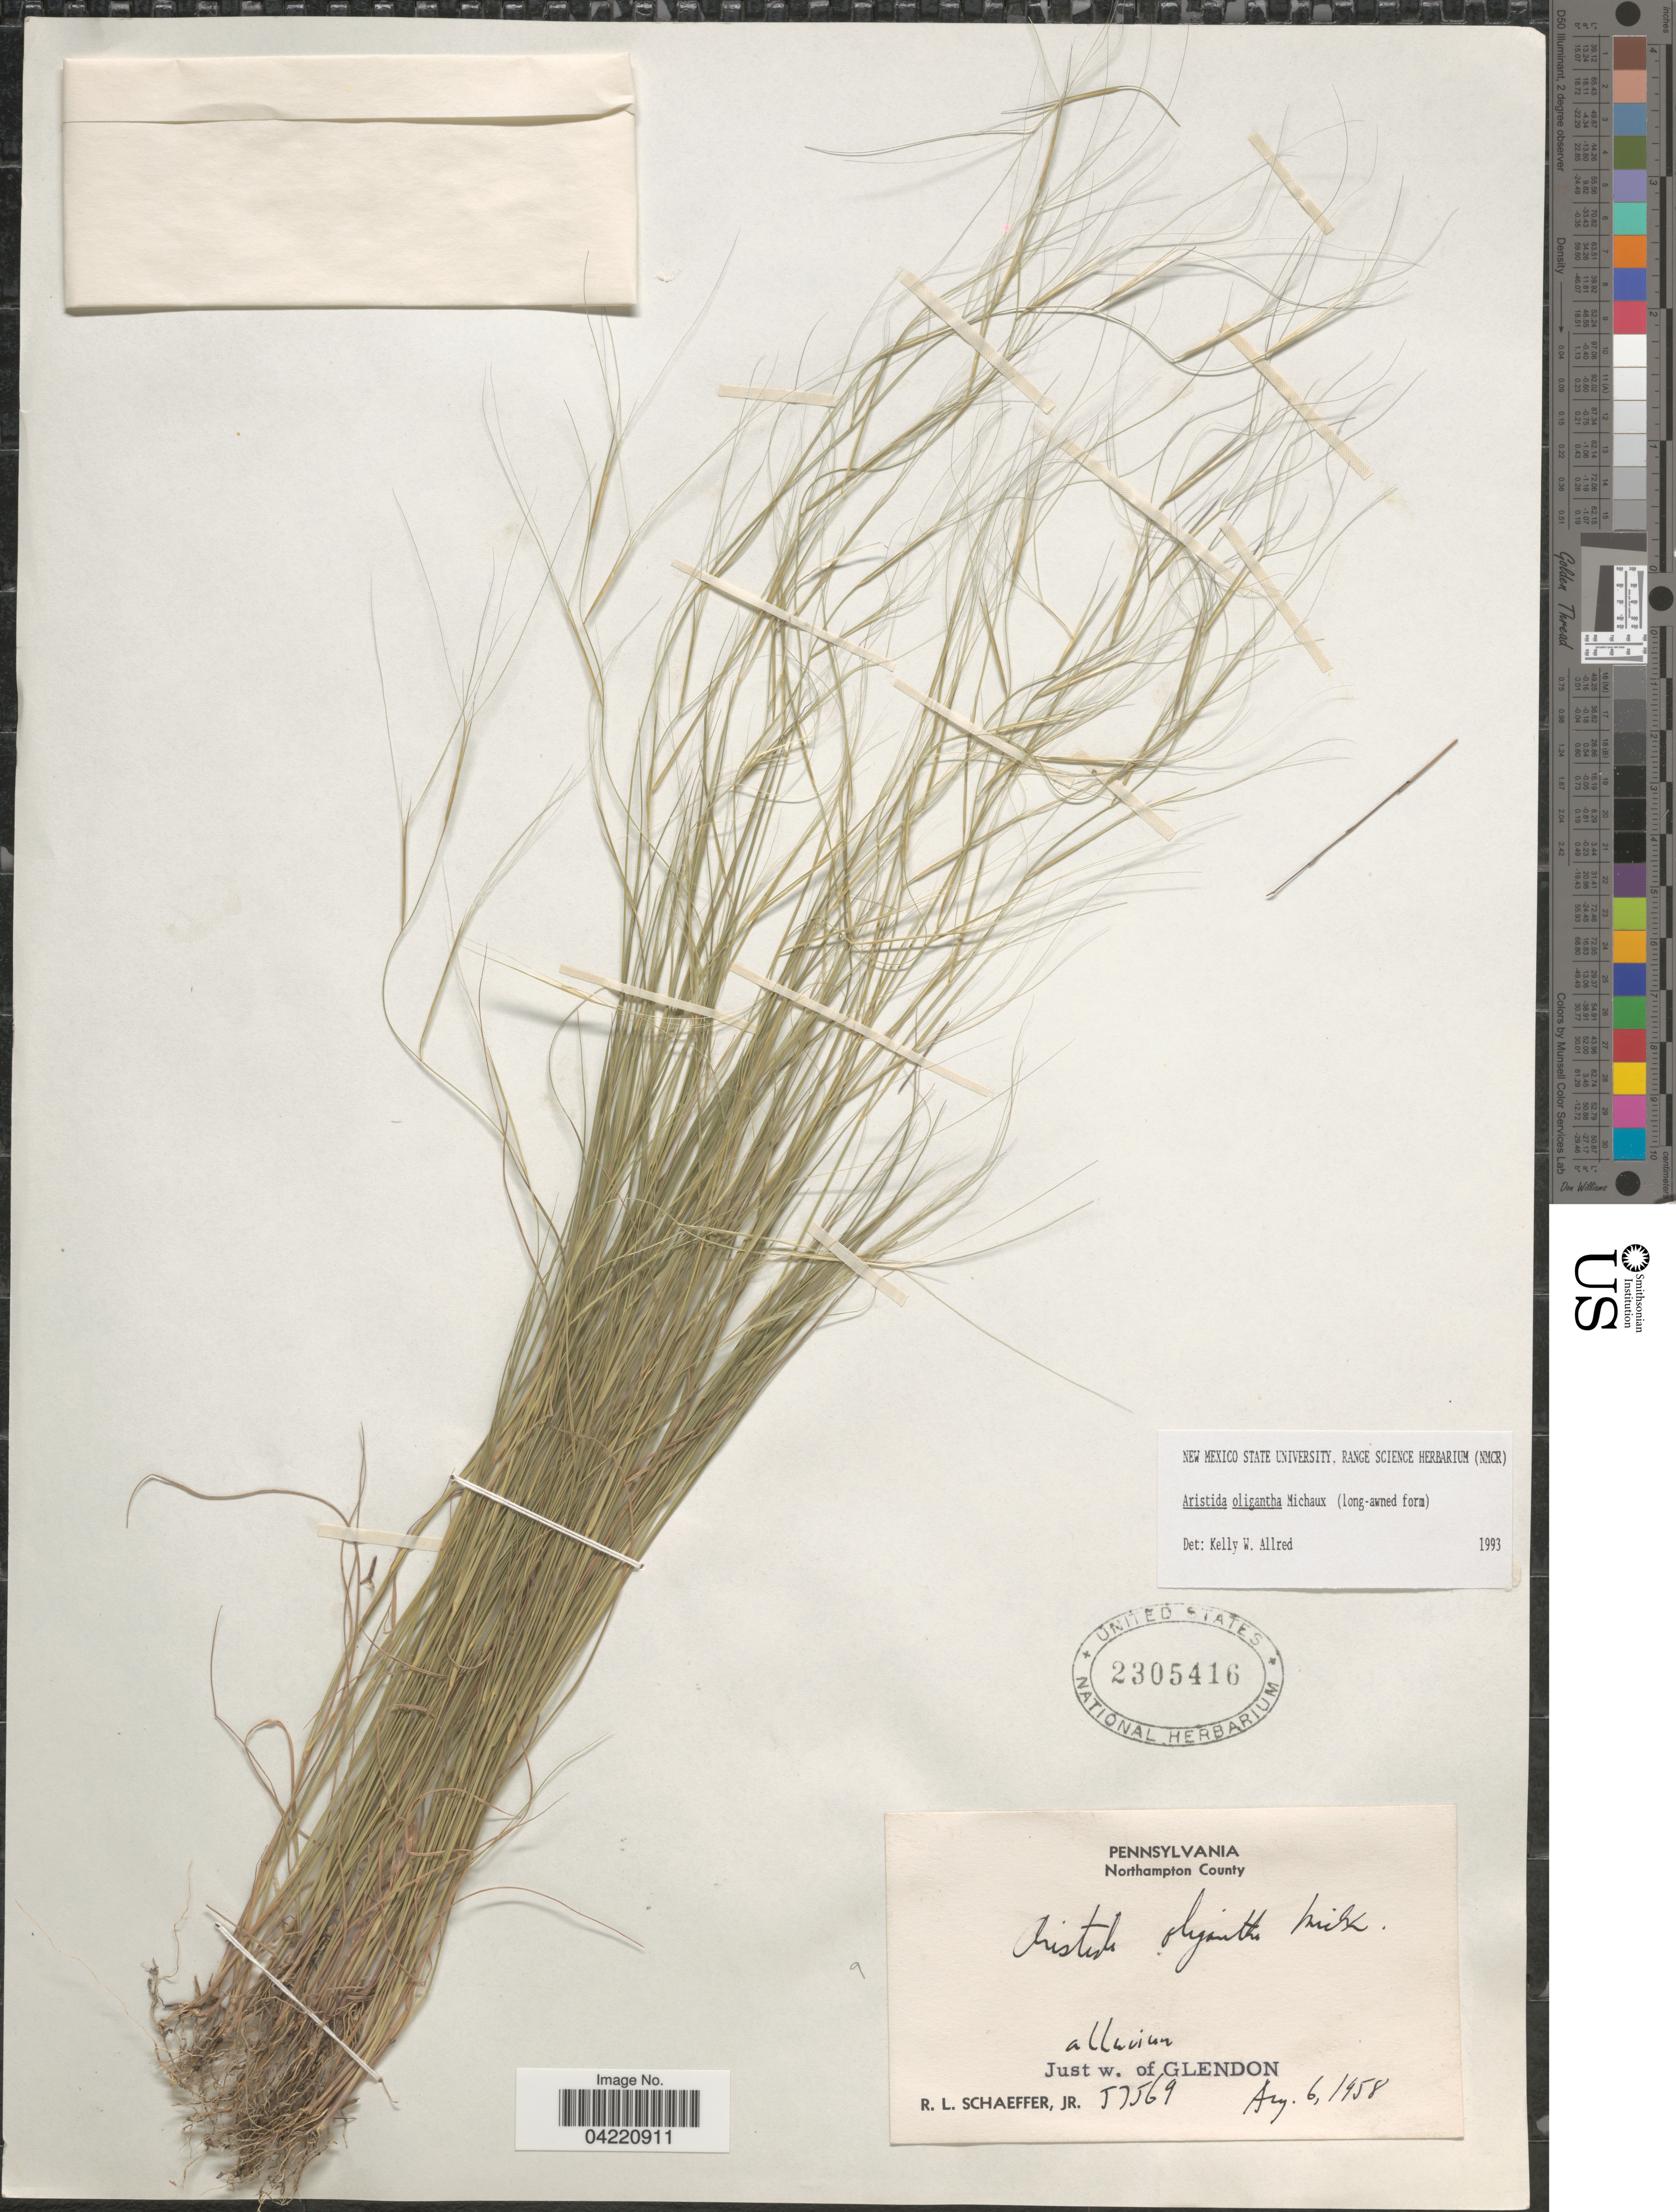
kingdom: Plantae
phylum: Tracheophyta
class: Liliopsida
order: Poales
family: Poaceae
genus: Aristida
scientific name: Aristida oligantha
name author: Michx.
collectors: R. Schaeffer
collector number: J7569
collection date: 1958-08-06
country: United States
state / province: Pennsylvania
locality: Northampton County. Just w. of Glendon.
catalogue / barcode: US 2305416